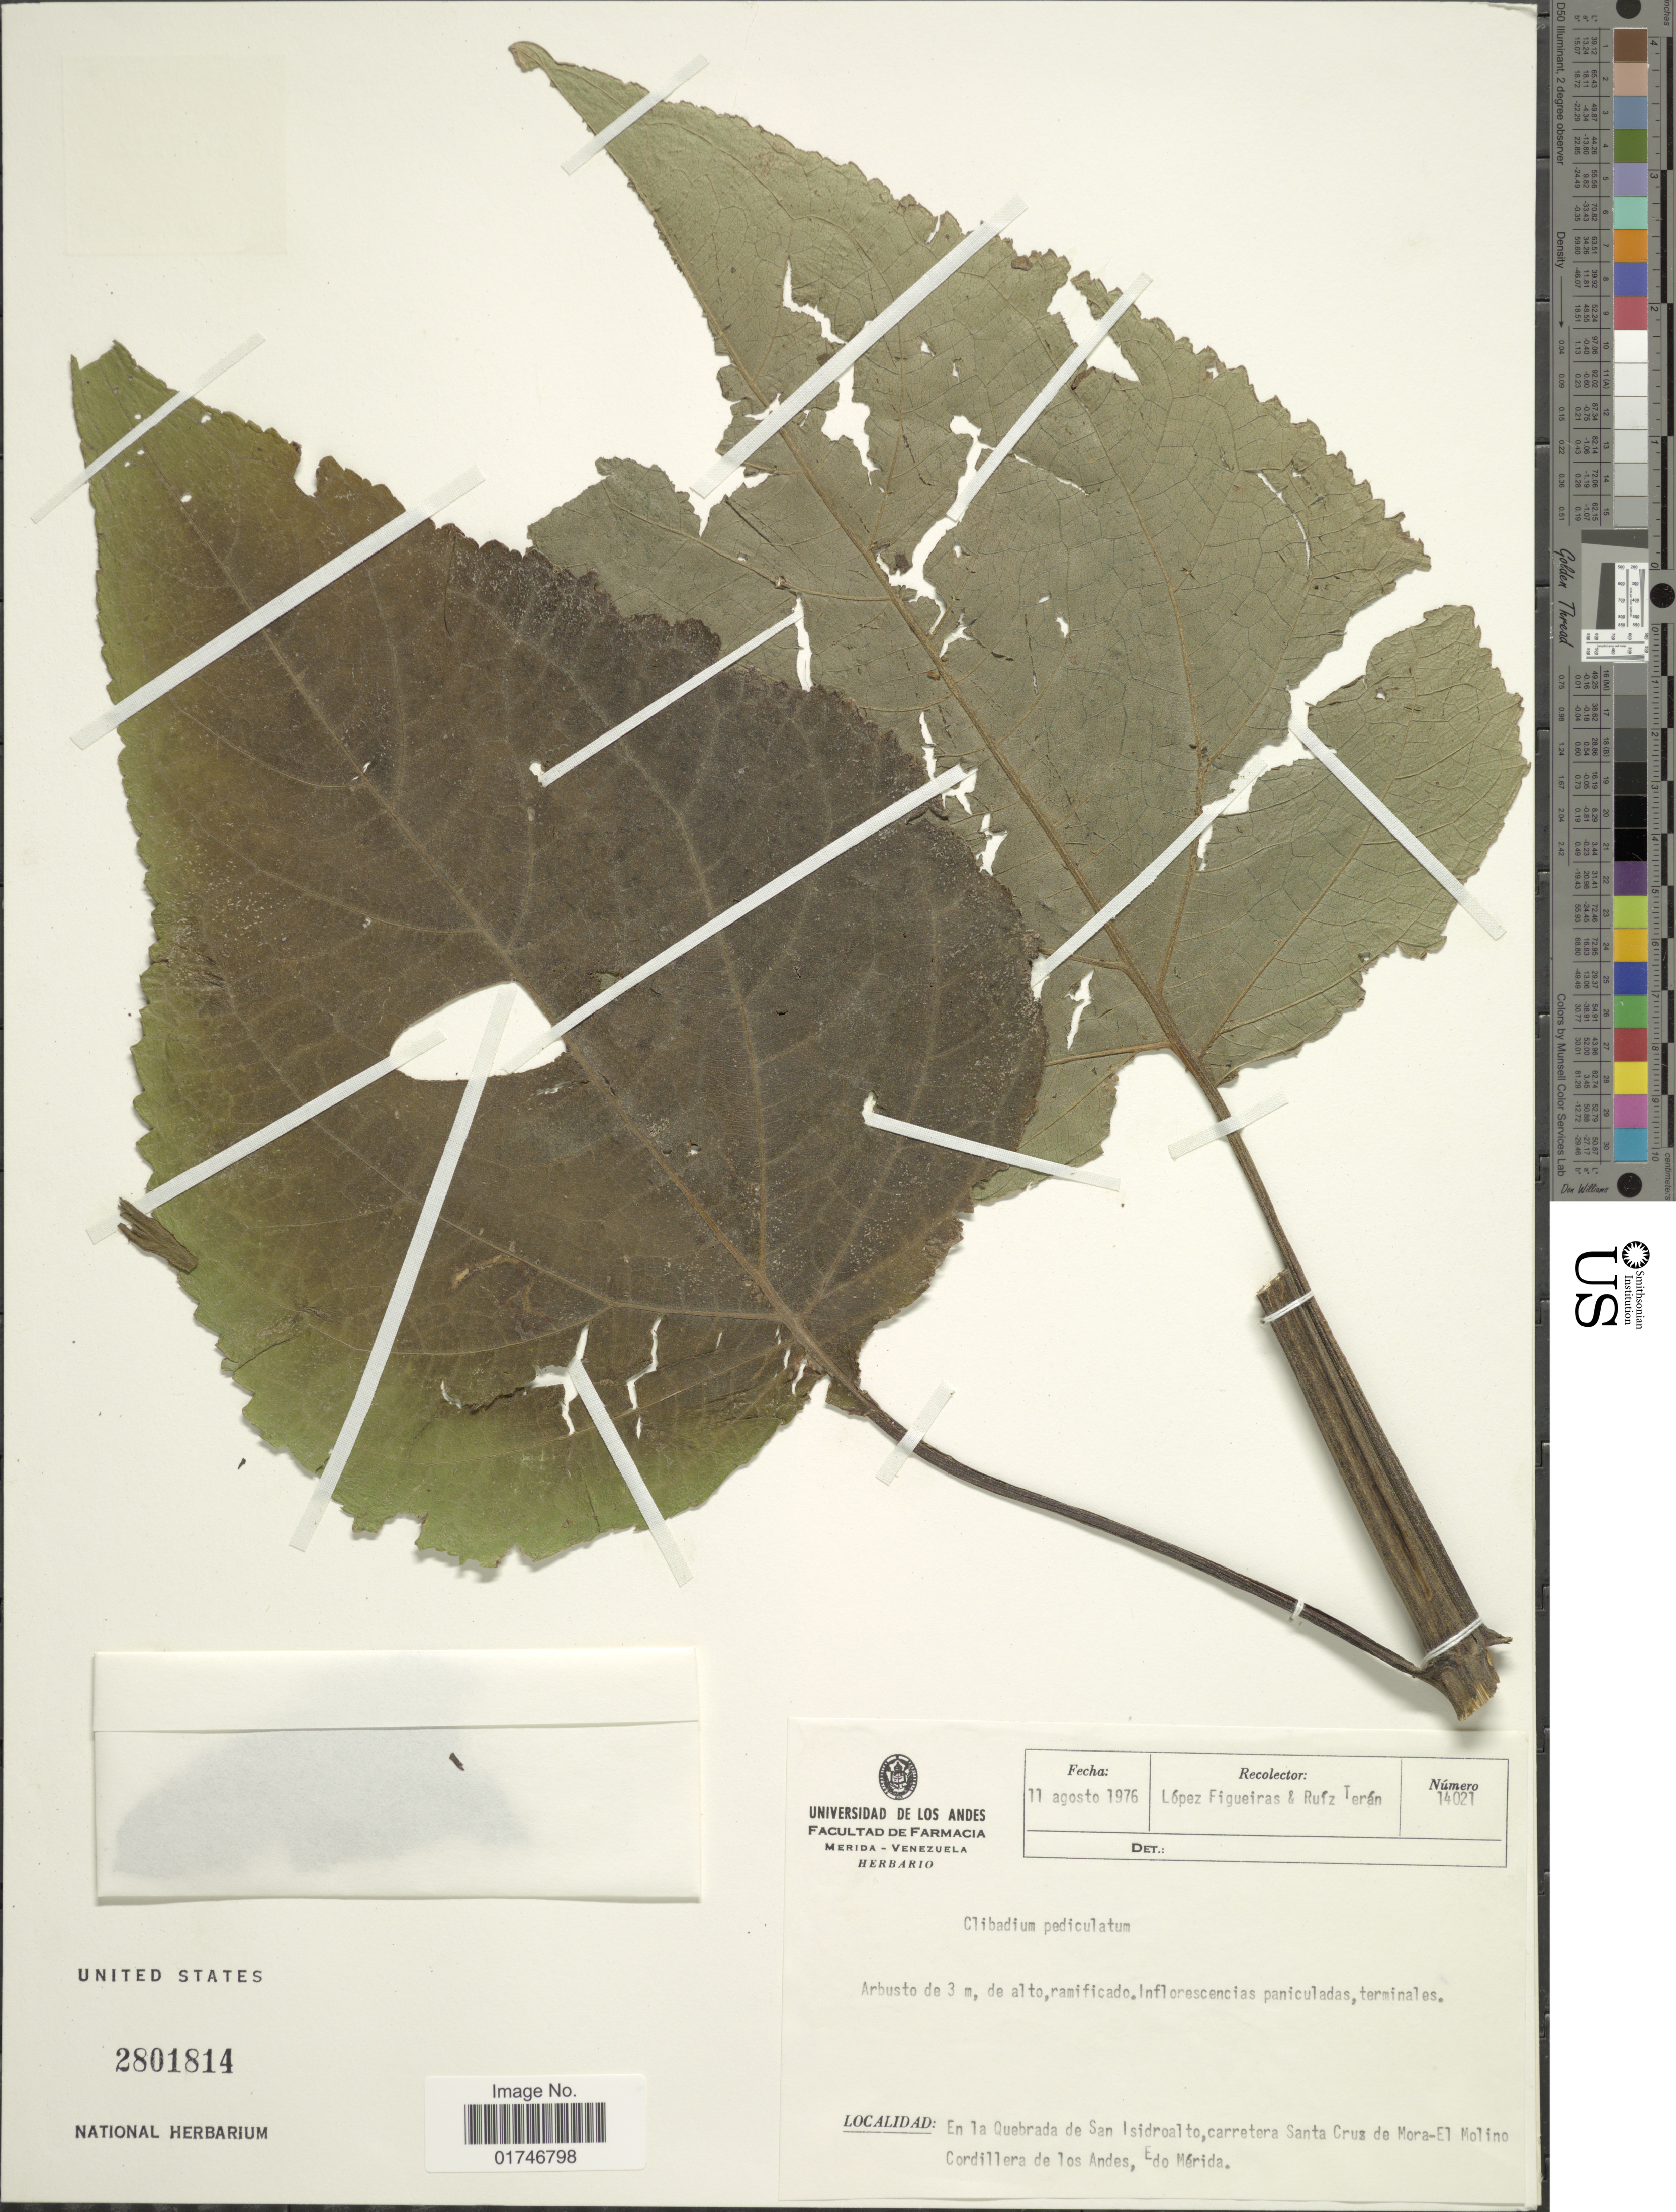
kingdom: Plantae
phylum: Tracheophyta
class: Magnoliopsida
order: Asterales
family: Asteraceae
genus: Clibadium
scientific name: Clibadium pediculatum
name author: Aristeg.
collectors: M. López Figueiras & L. E. Ruíz-Terán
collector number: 14021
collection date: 1976-08-11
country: Venezuela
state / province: Mérida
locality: En la Quebrada de San Isidro alto, carretera Santa Cruz de Mora-El Molino Cordillera de los Andes, Edo Mérida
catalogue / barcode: US 2801814